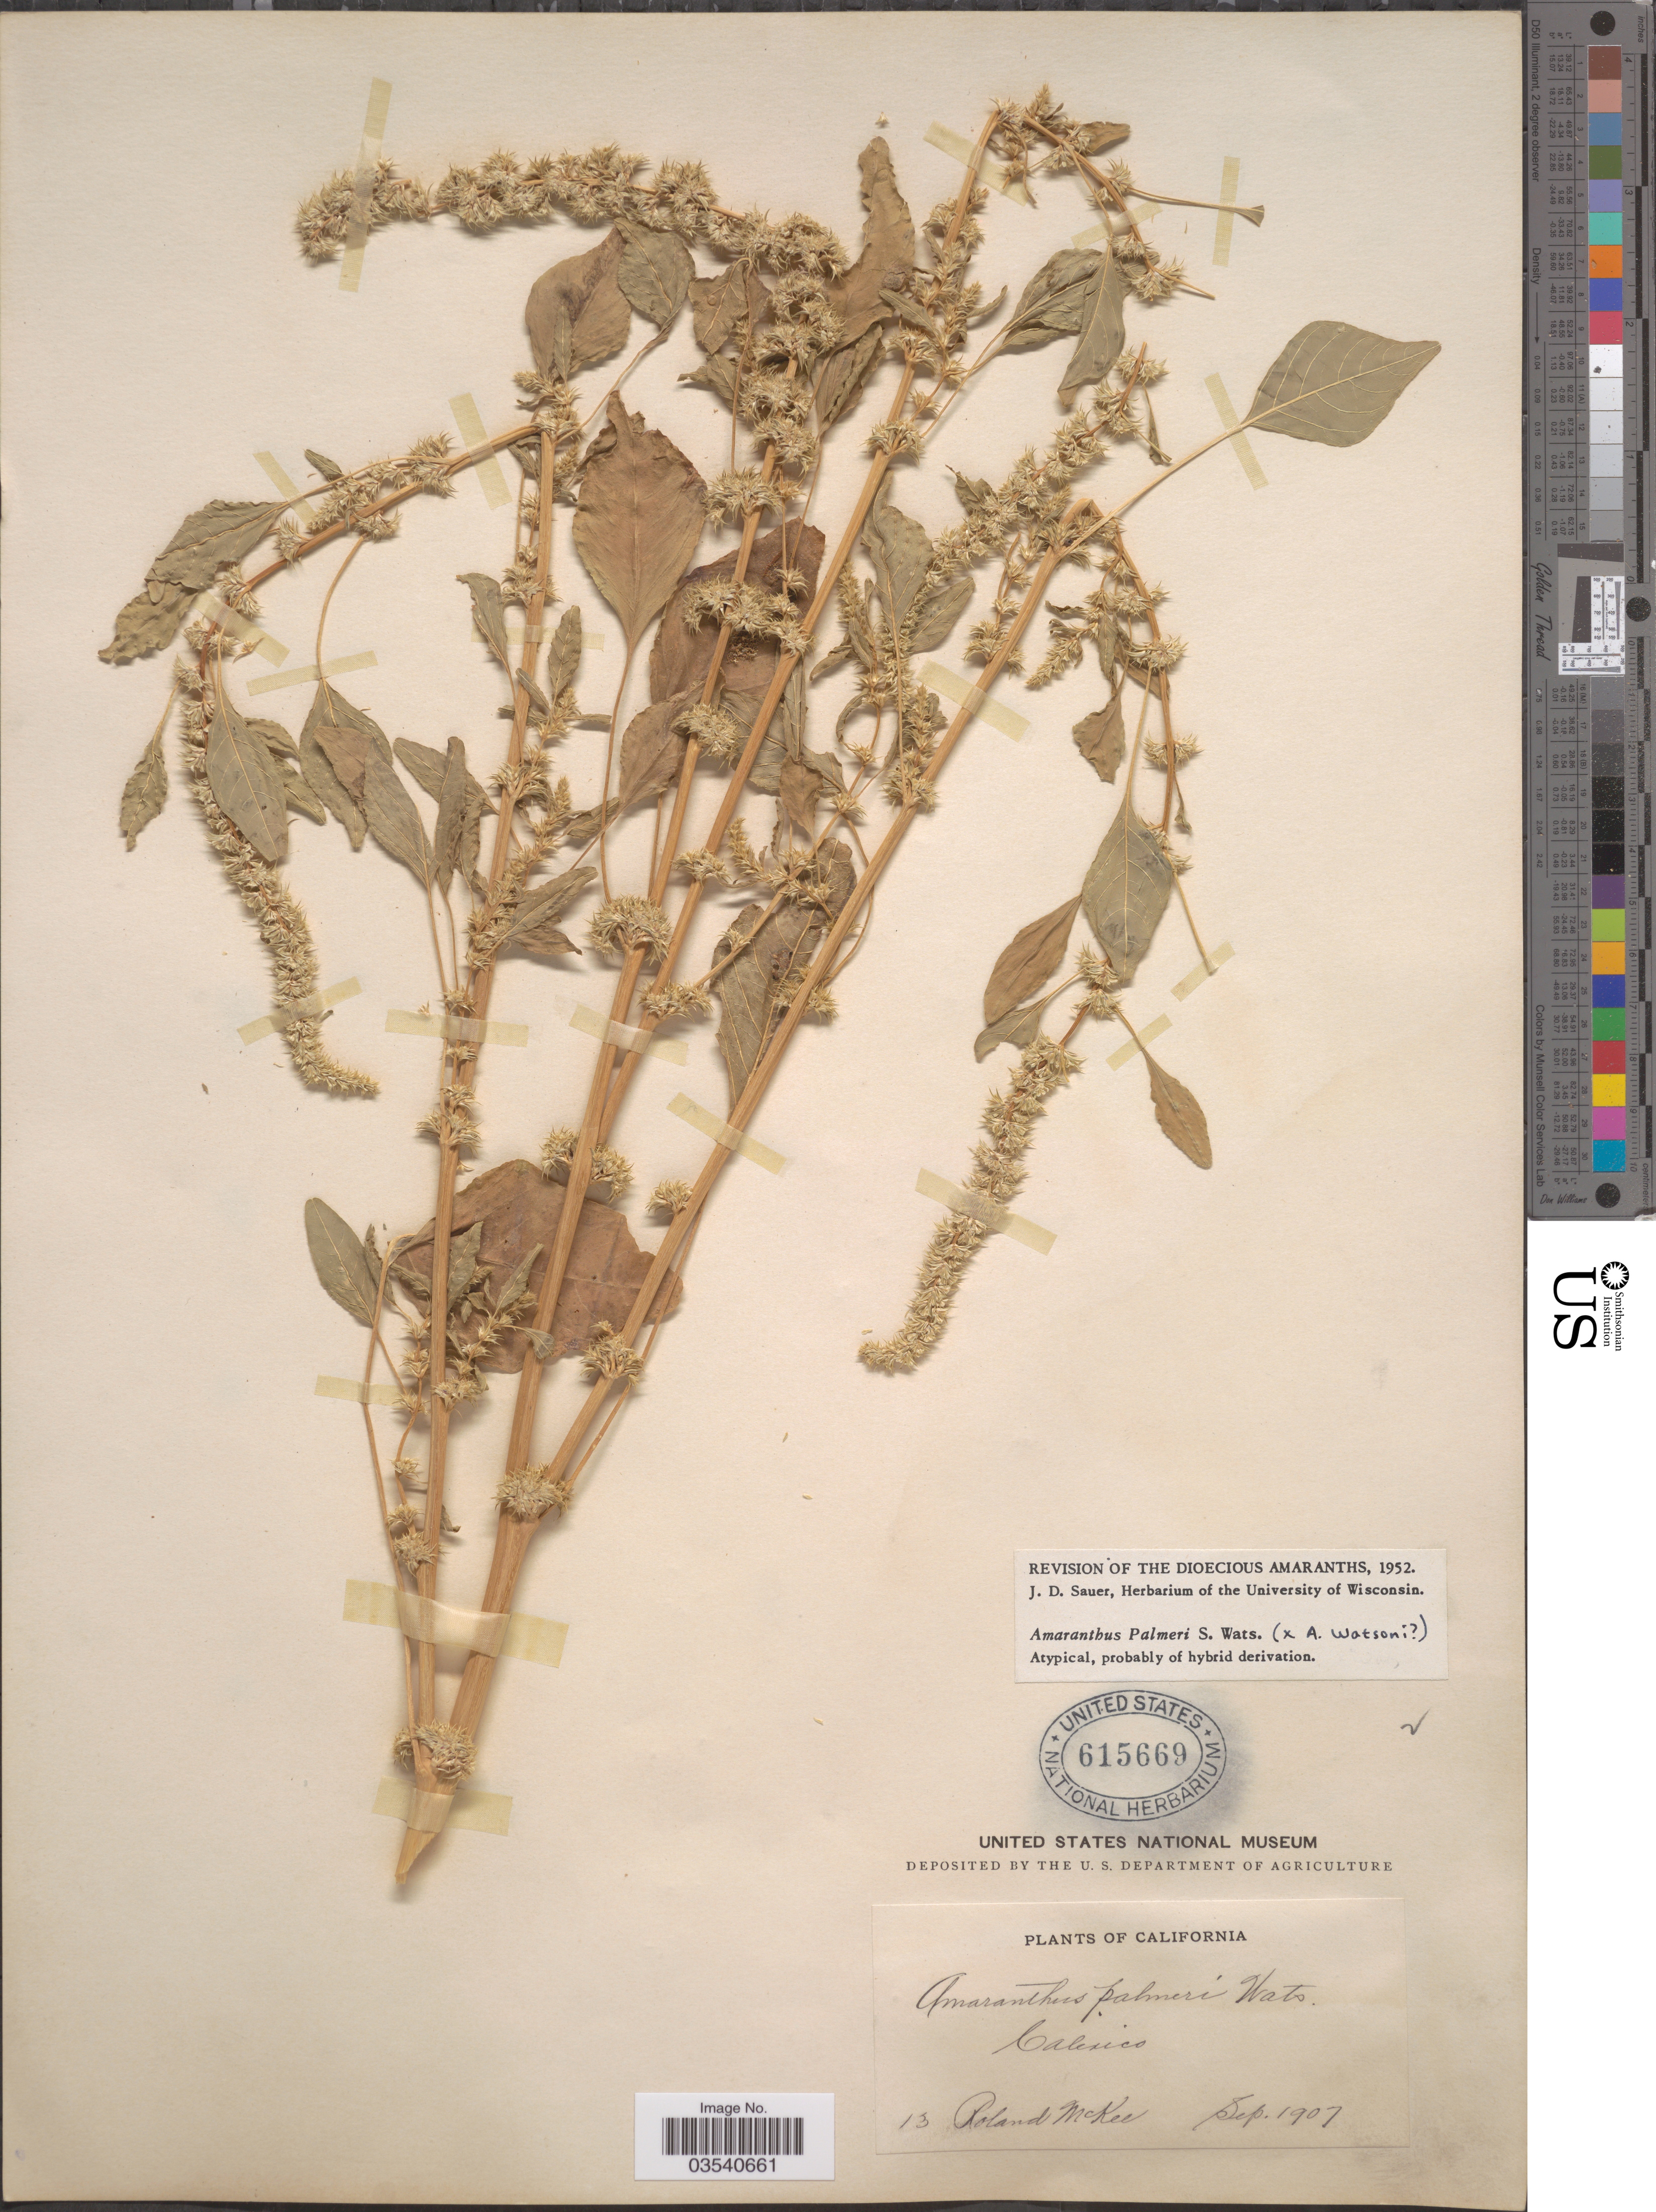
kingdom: Plantae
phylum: Tracheophyta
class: Magnoliopsida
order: Caryophyllales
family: Amaranthaceae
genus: Amaranthus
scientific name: Amaranthus palmeri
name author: S. Watson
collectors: R. Mckee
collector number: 13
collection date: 1907-09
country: United States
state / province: California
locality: Calexico.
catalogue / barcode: US 615669